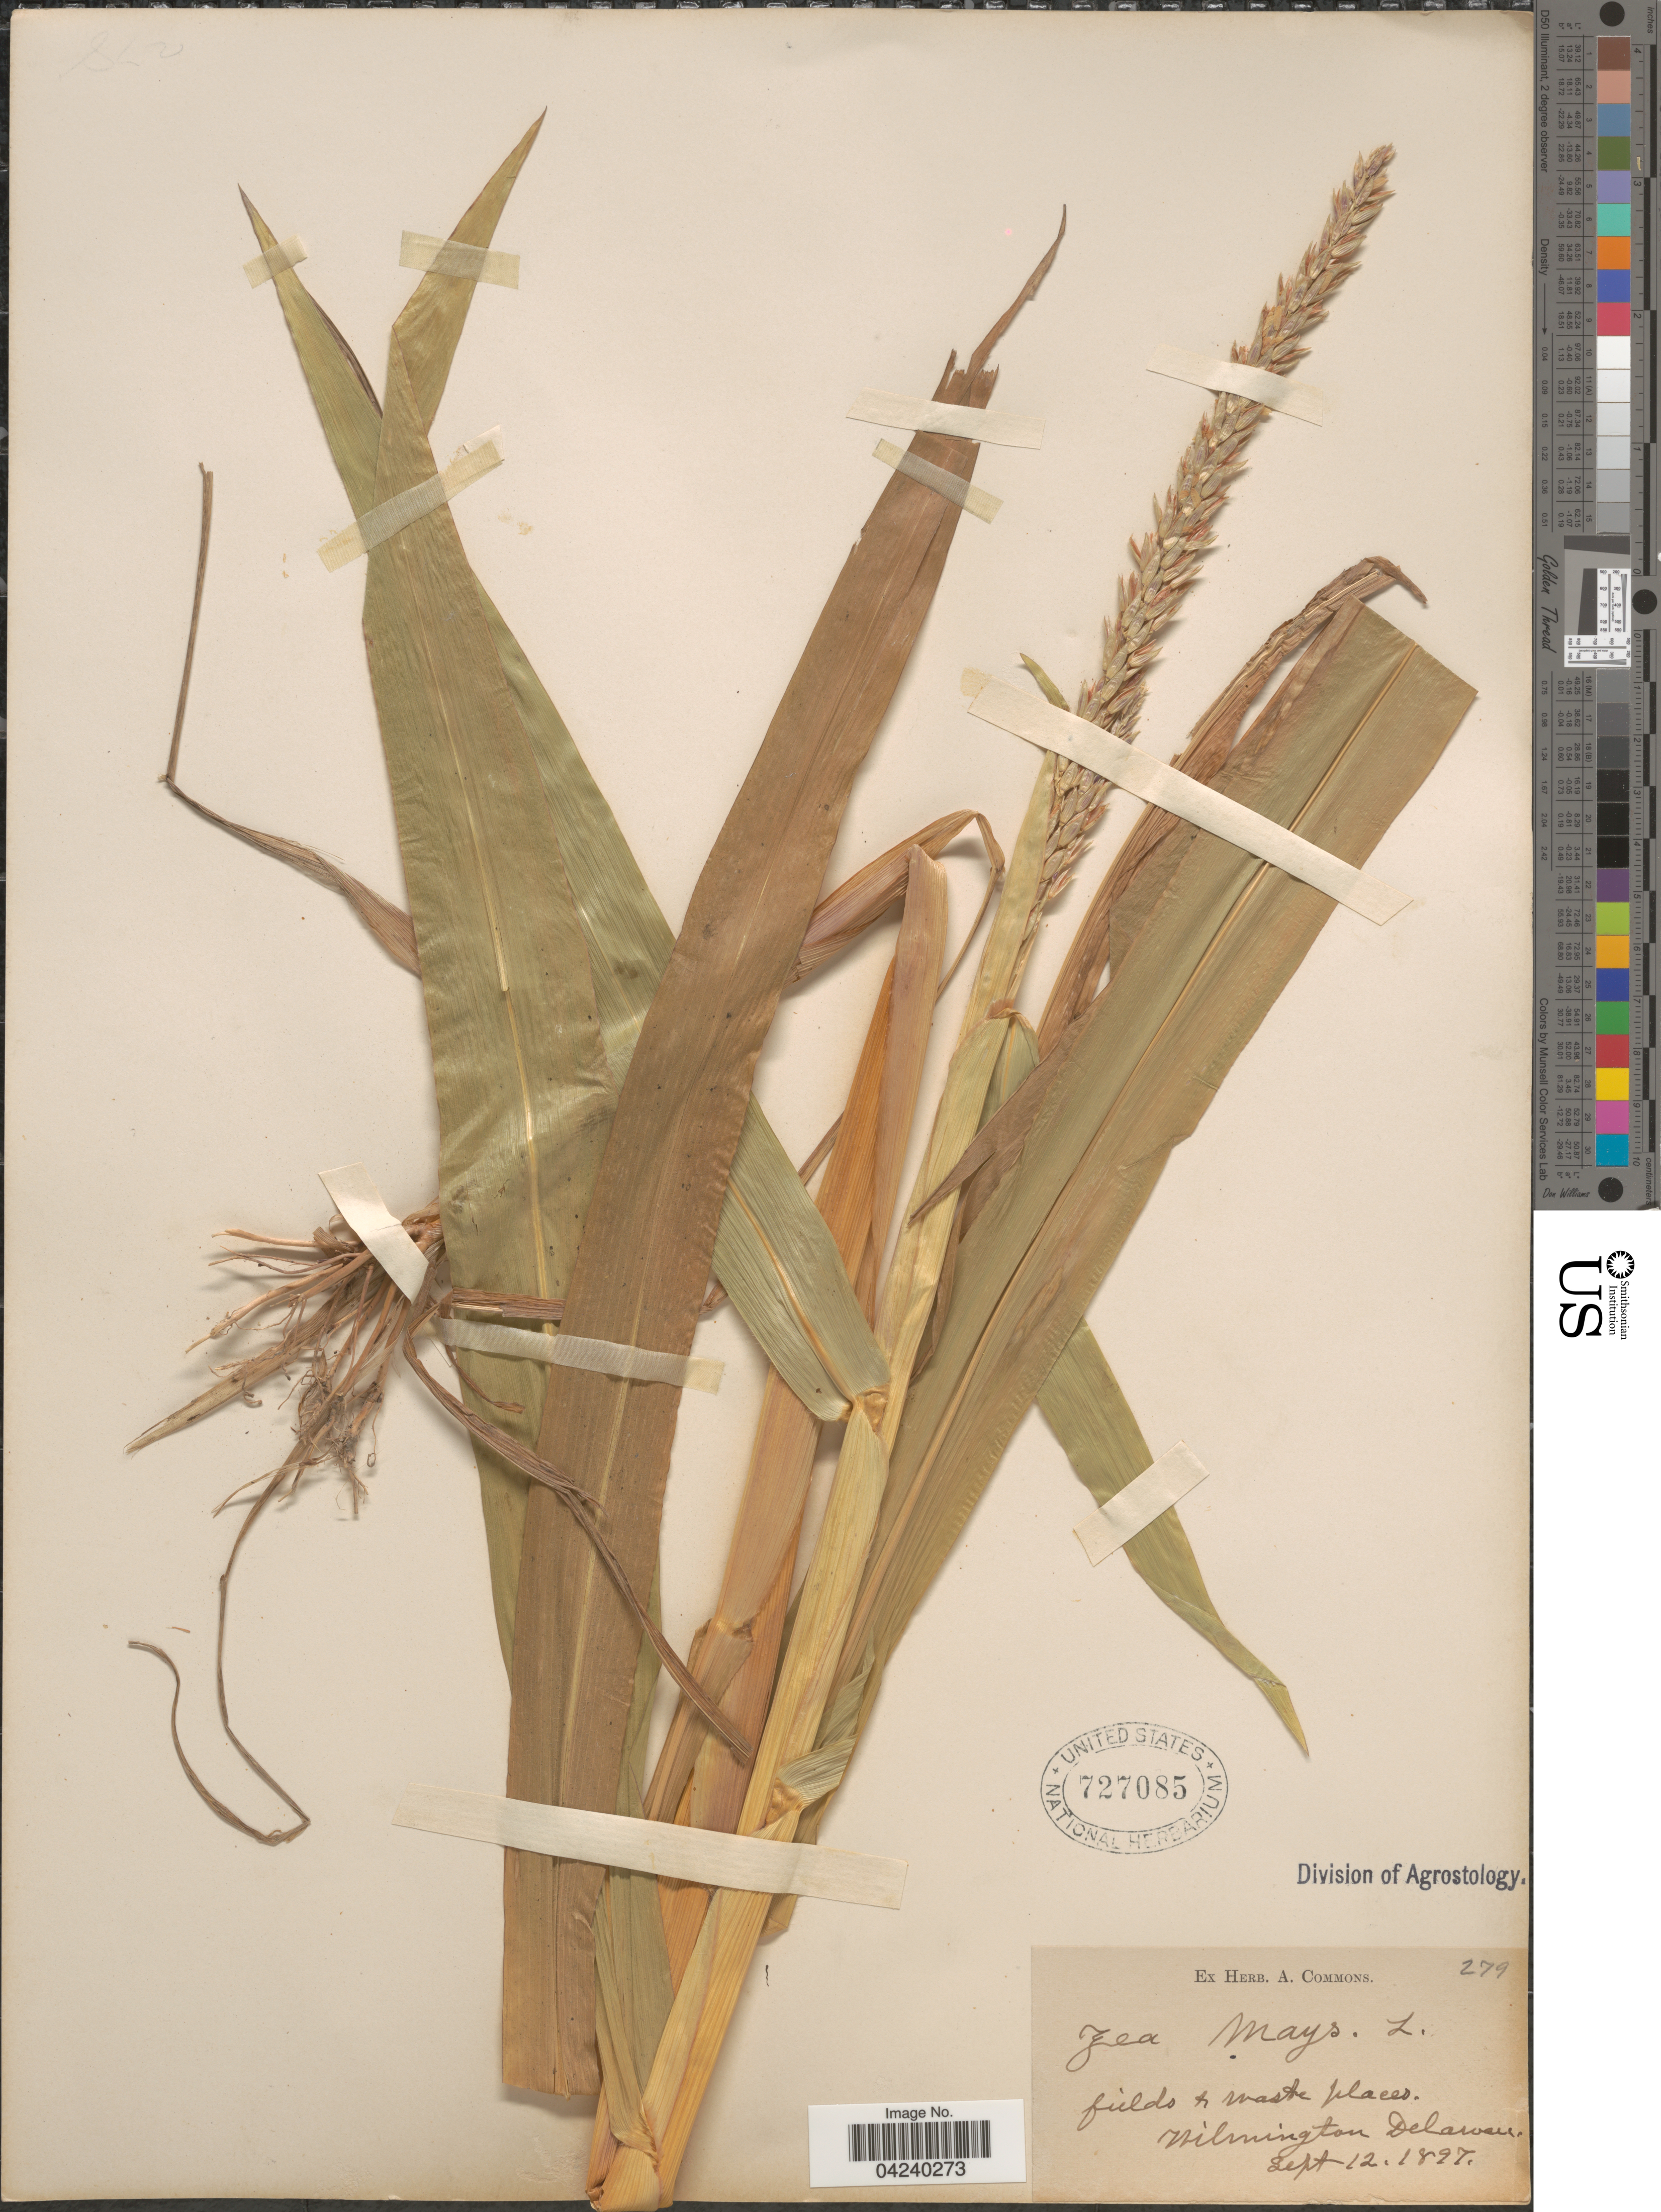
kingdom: Plantae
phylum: Tracheophyta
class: Liliopsida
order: Poales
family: Poaceae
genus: Zea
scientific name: Zea mays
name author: L.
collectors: ex herb. A. Commons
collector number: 279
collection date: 1897-09-12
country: United States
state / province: Delaware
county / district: New Castle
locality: Wilmington.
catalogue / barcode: US 727085